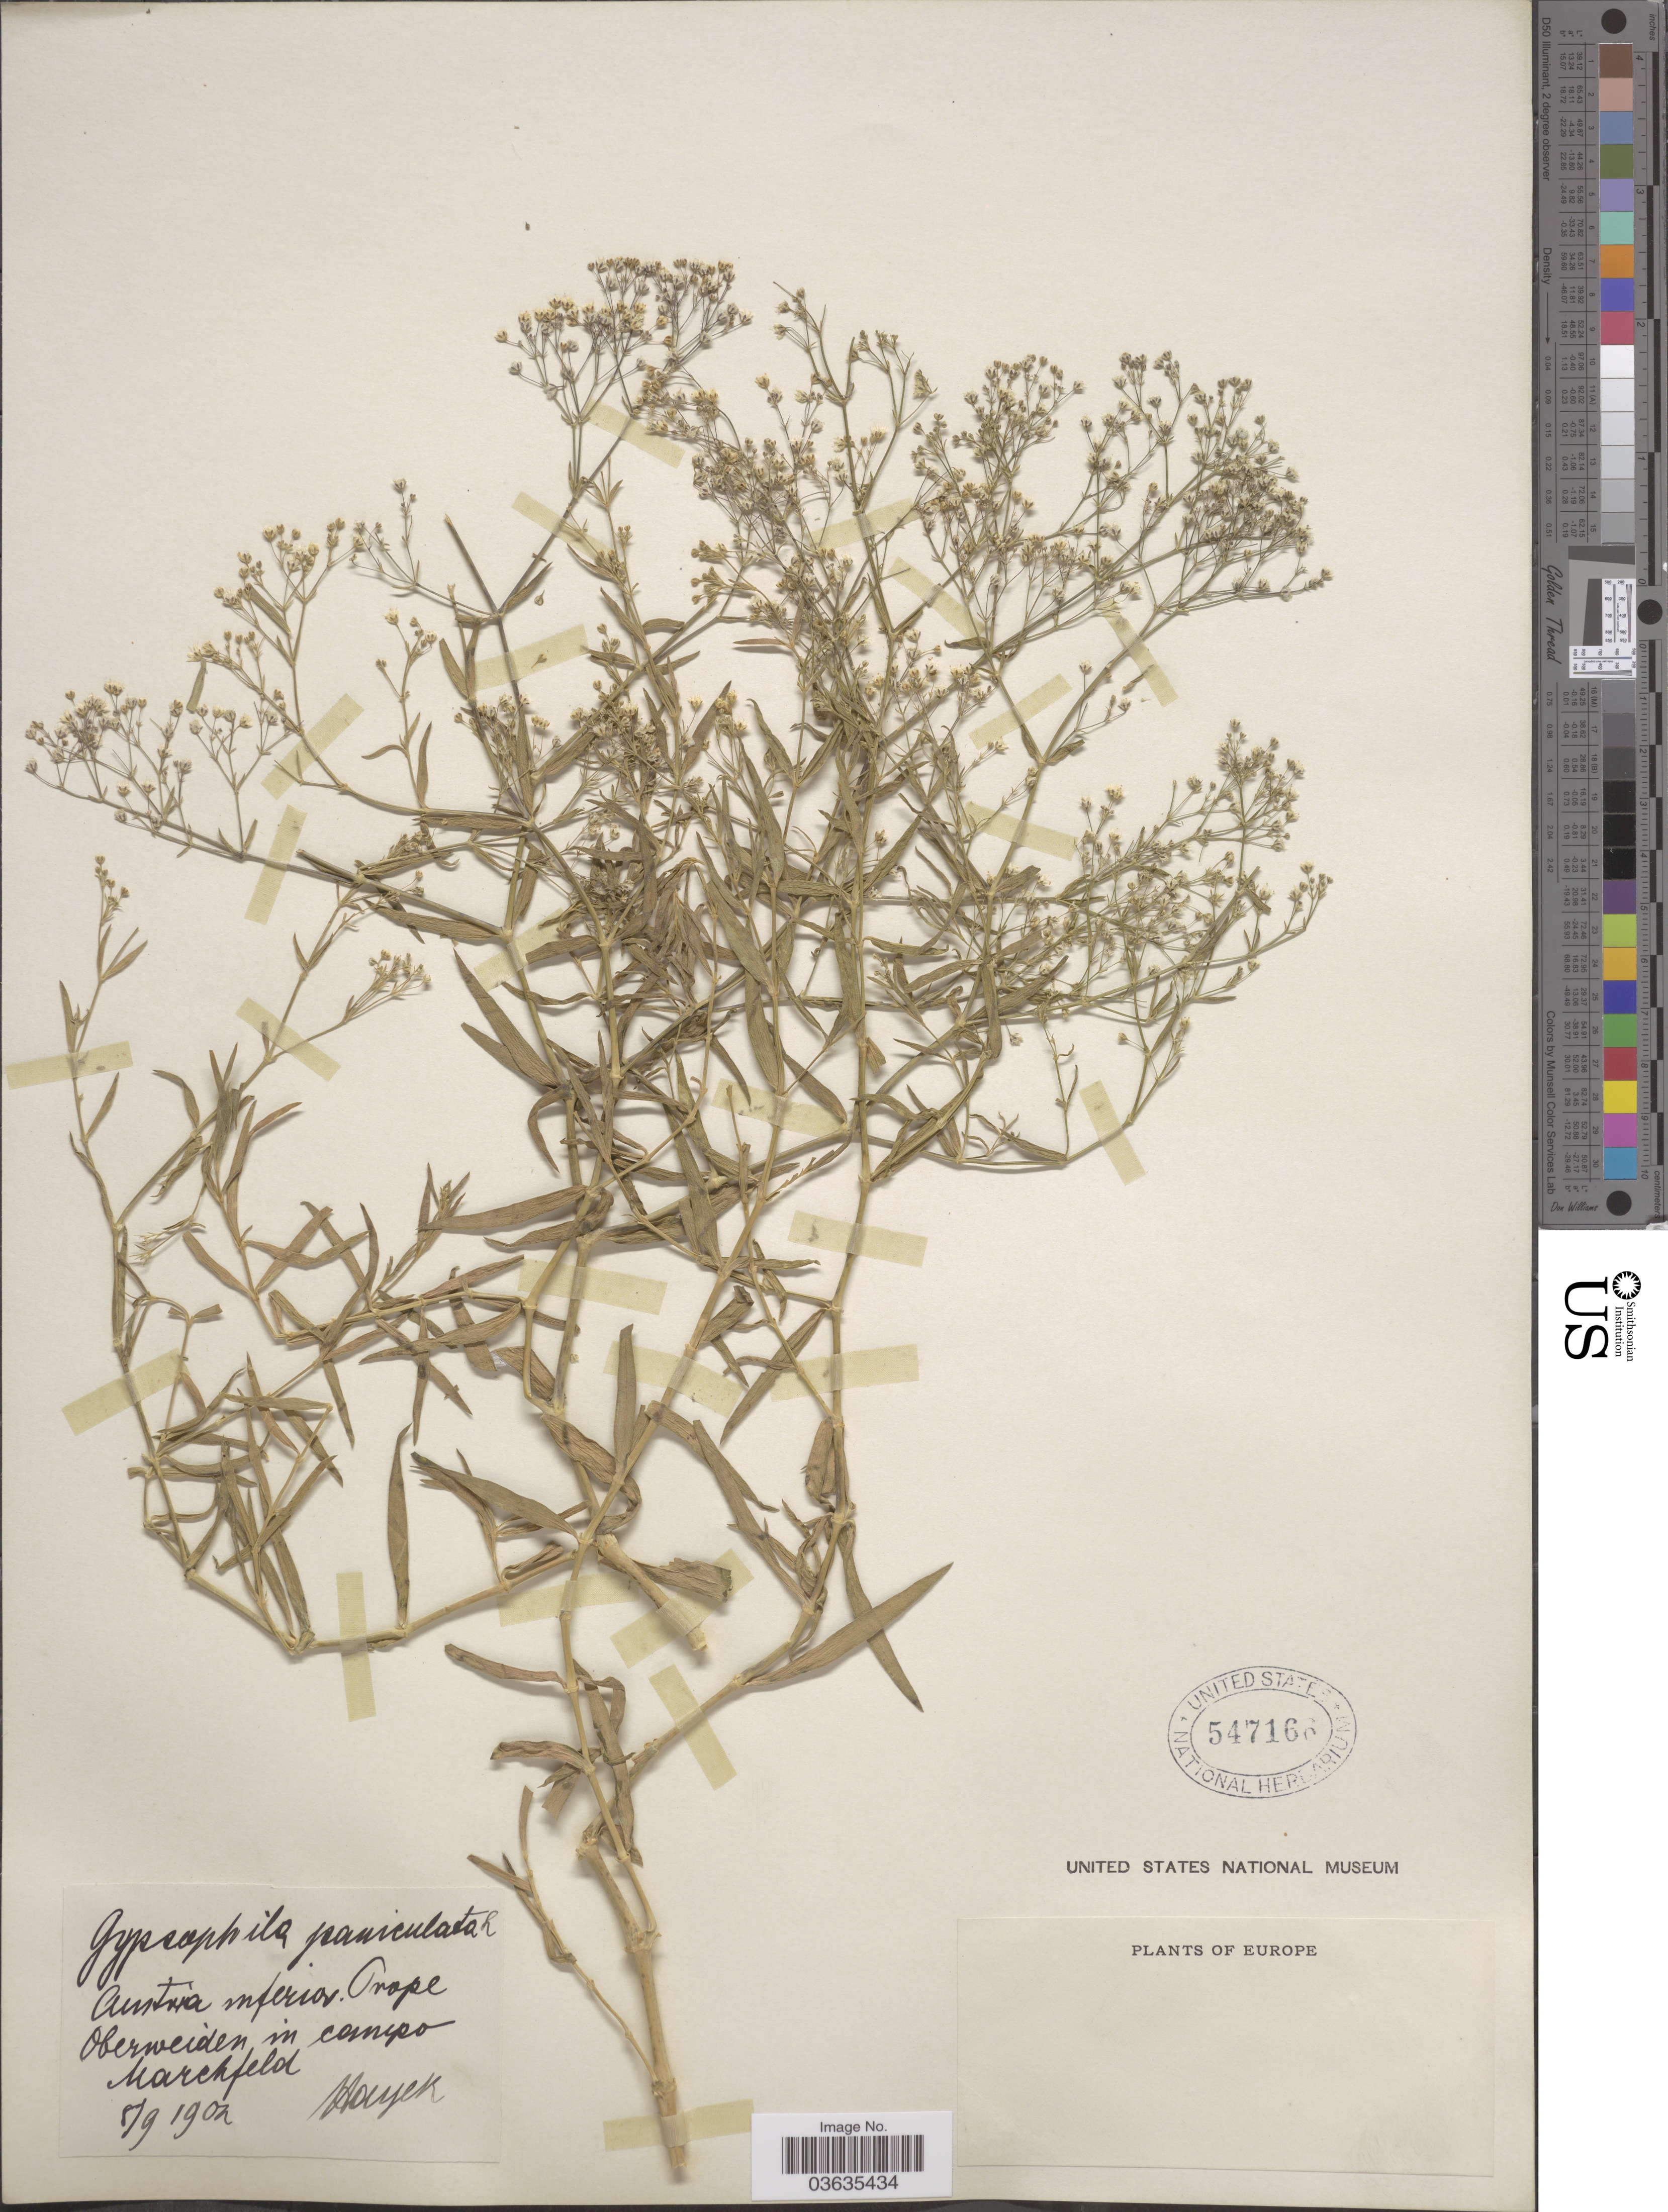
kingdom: Plantae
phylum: Tracheophyta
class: Magnoliopsida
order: Caryophyllales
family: Caryophyllaceae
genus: Gypsophila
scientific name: Gypsophila paniculata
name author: L.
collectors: Hayek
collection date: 1902-09-08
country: Austria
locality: Austria inferior. Prope Oberweiden in campo Marchfeld.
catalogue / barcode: US 547166